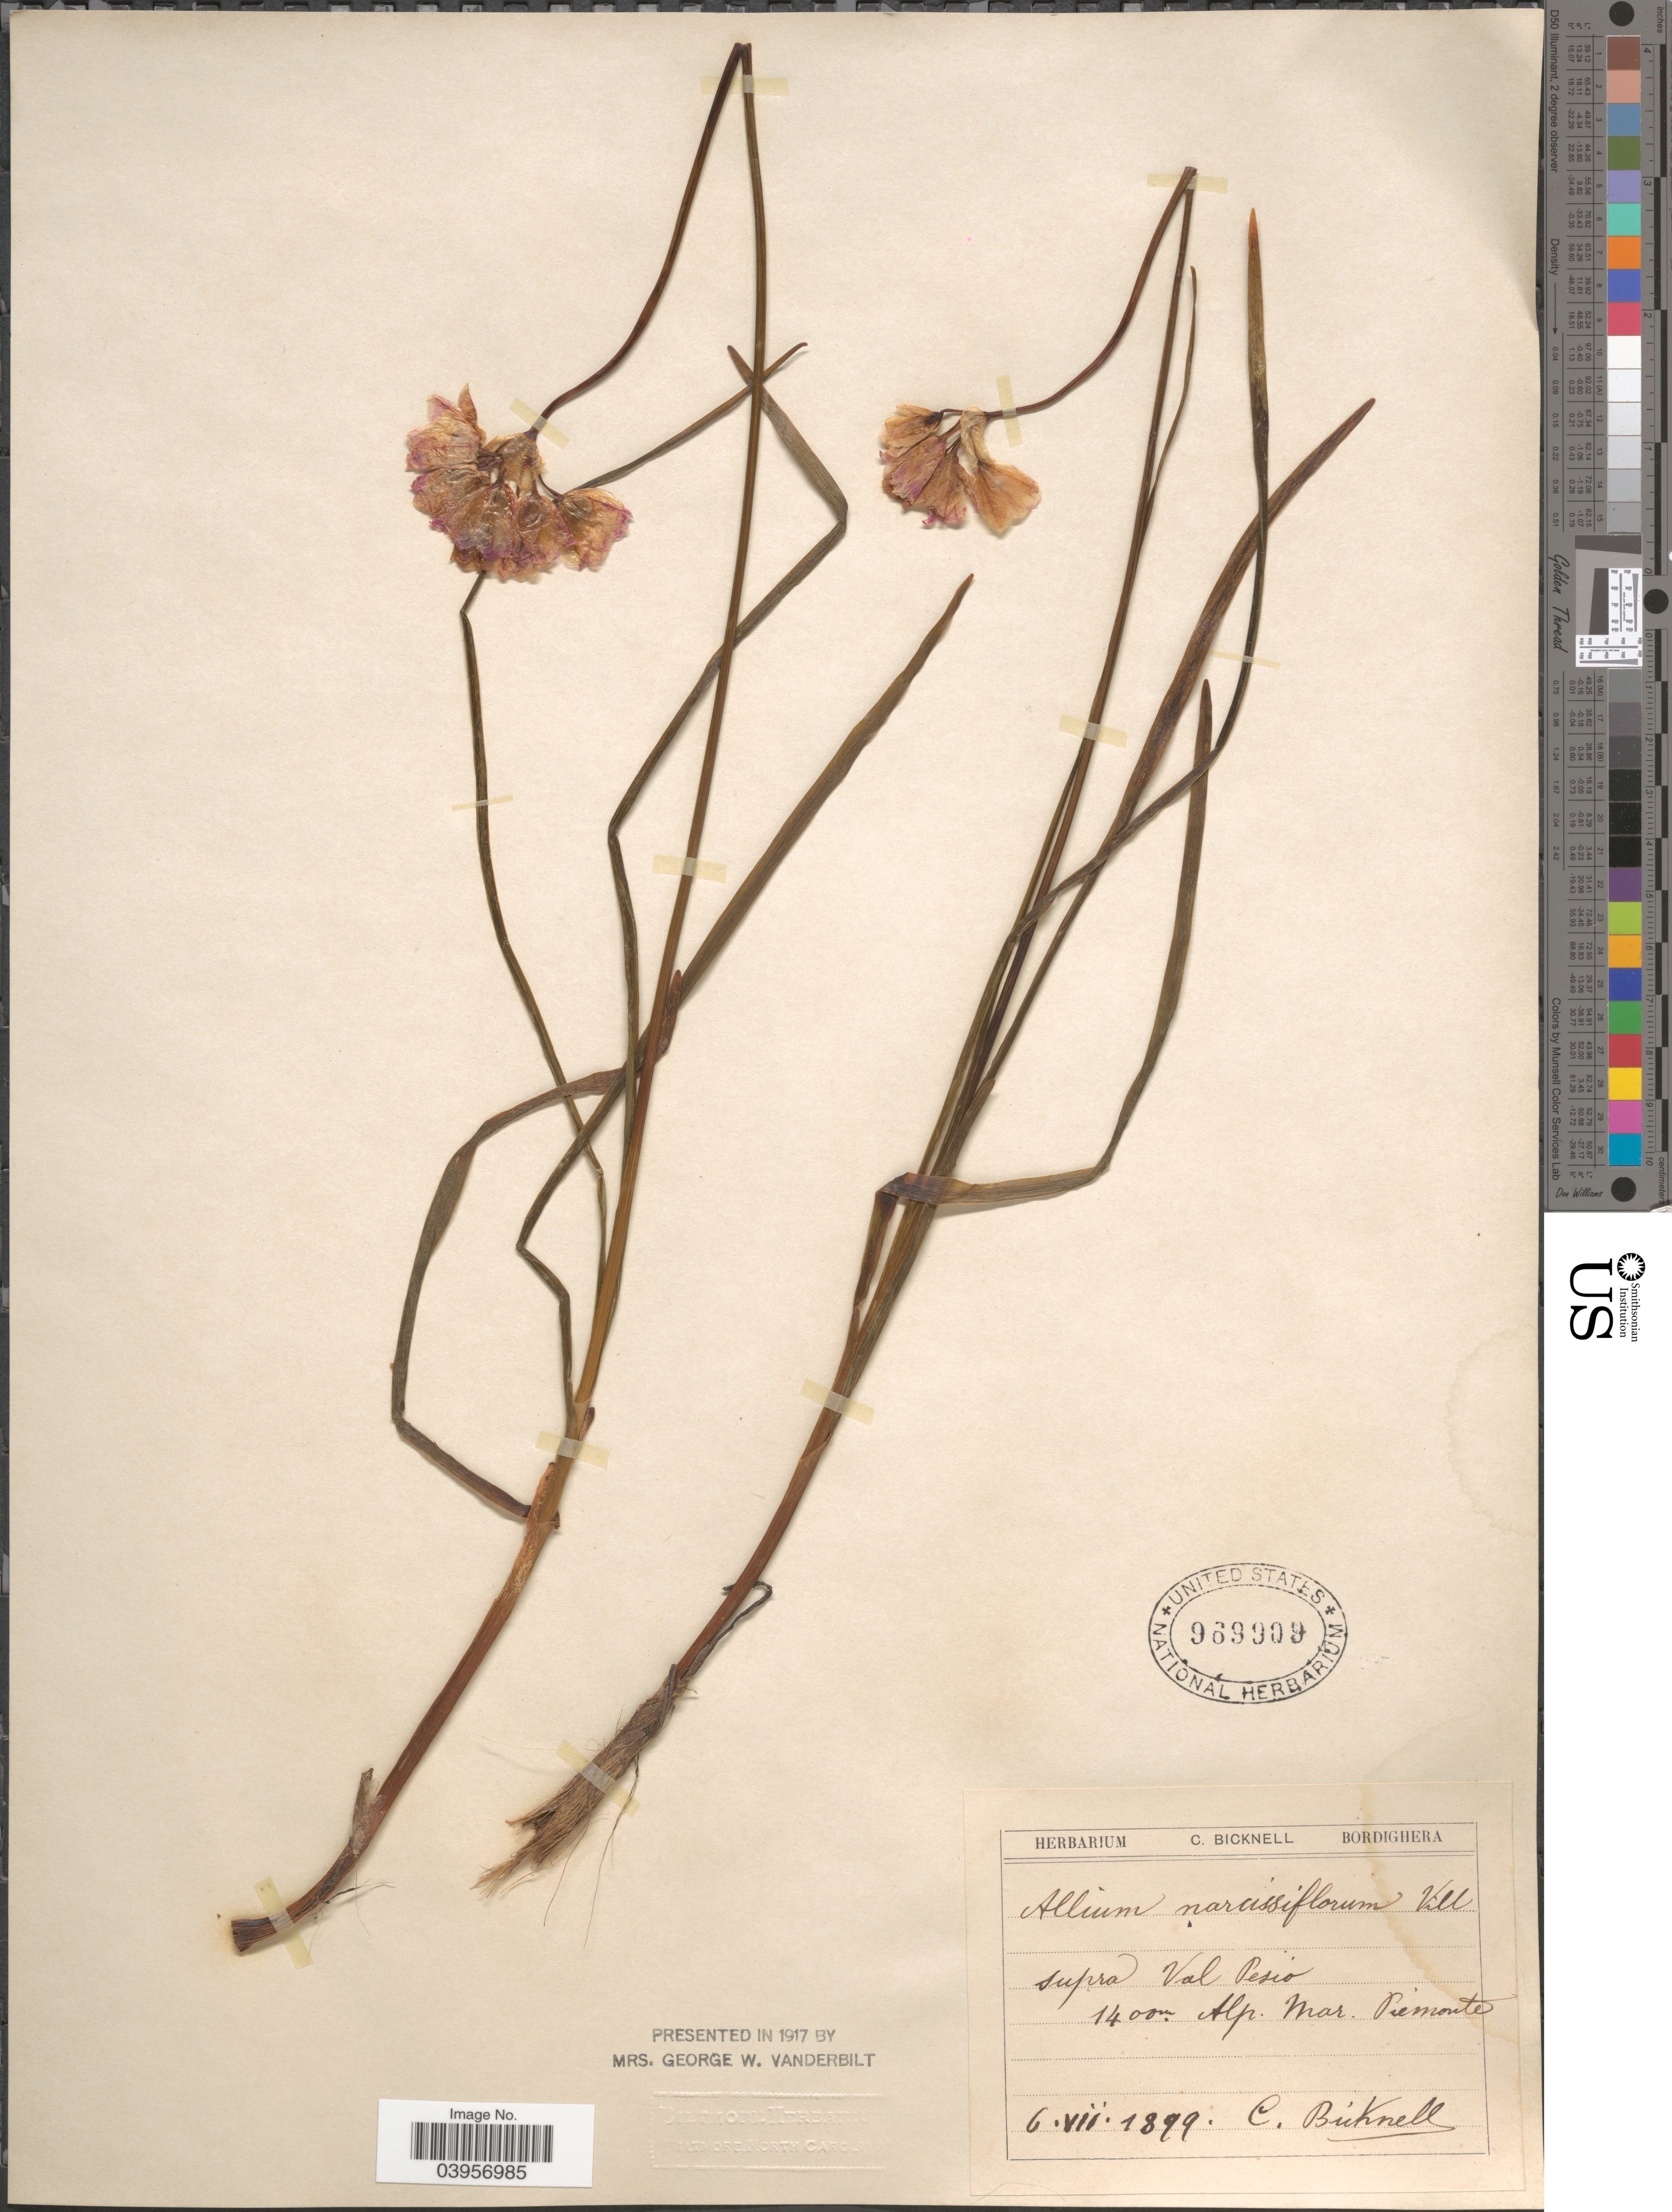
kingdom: Plantae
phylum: Tracheophyta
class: Liliopsida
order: Asparagales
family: Amaryllidaceae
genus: Allium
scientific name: Allium narcissiflorum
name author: Vill.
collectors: C. Bicknell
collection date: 1899-07-06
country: Italy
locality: Supra Val Pesio. Alp. Mar. Piemonte.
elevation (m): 1400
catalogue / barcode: US 969909